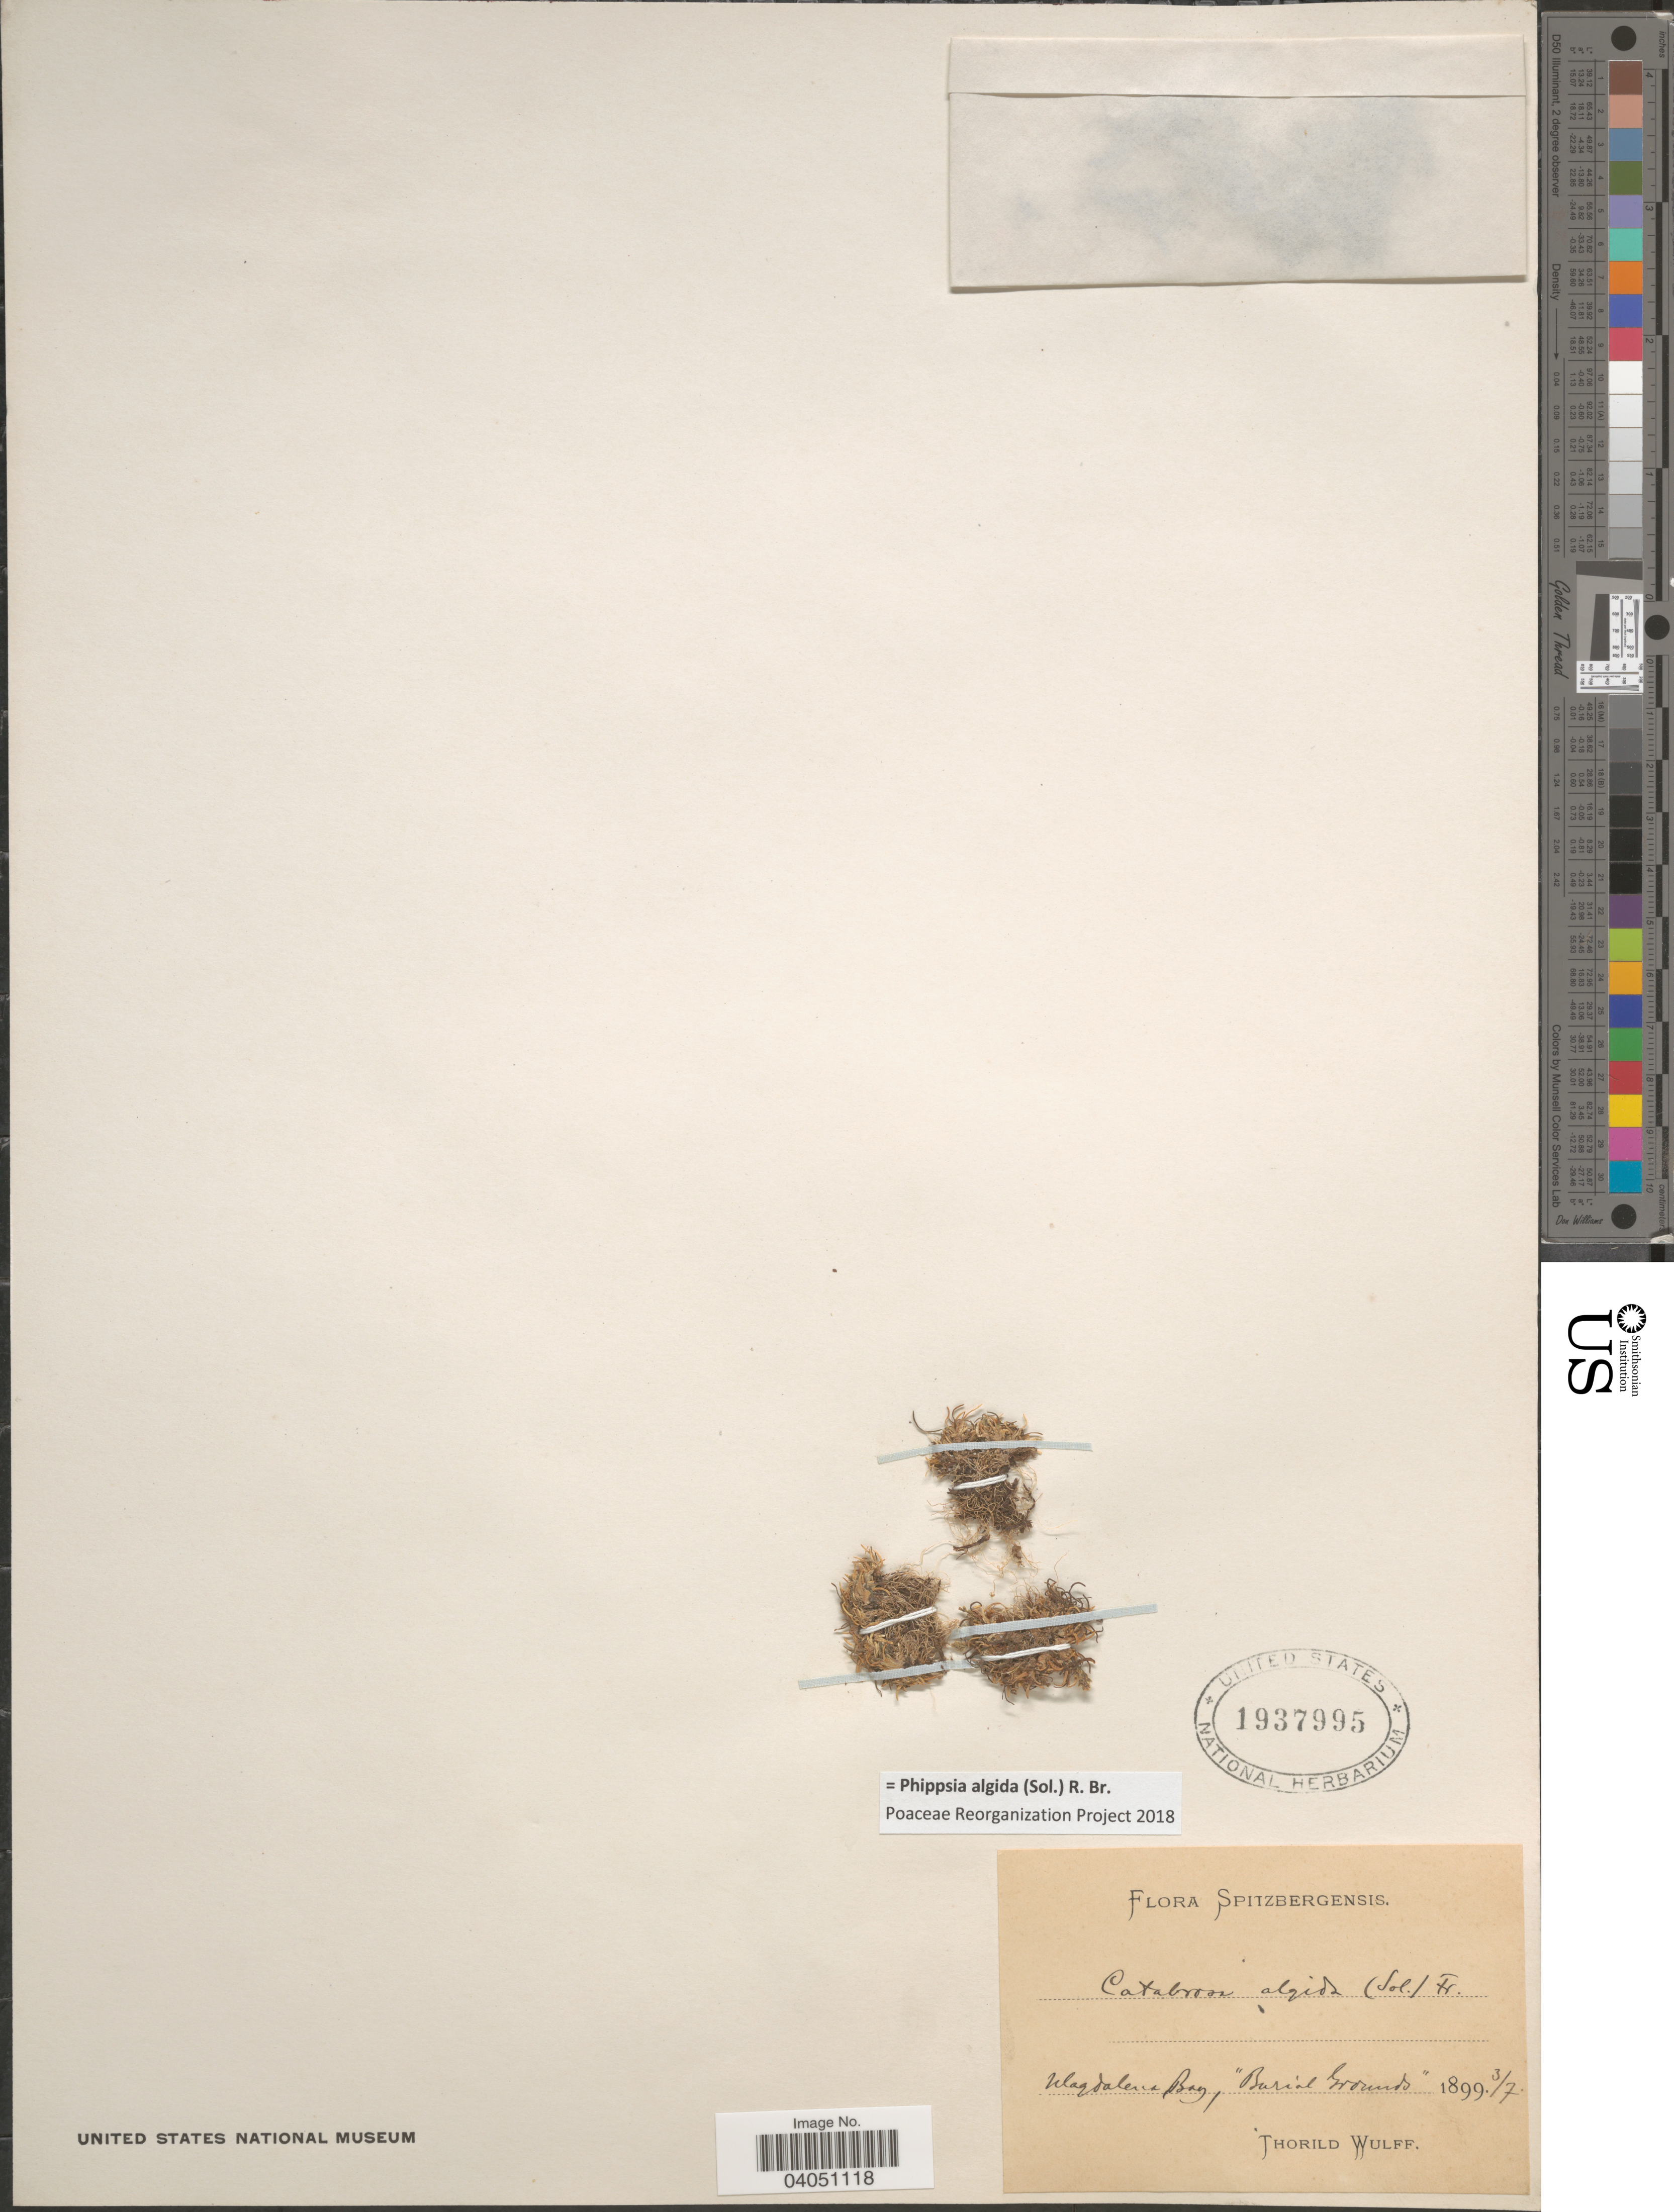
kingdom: Plantae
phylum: Tracheophyta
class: Liliopsida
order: Poales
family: Poaceae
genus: Phippsia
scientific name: Phippsia algida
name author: (Sol.) R. Br.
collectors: T. Wulff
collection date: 1899-07-03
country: Norway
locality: Spitzbergensis. Magdalena Bay, " Burial Grounds".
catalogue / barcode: US 1937995